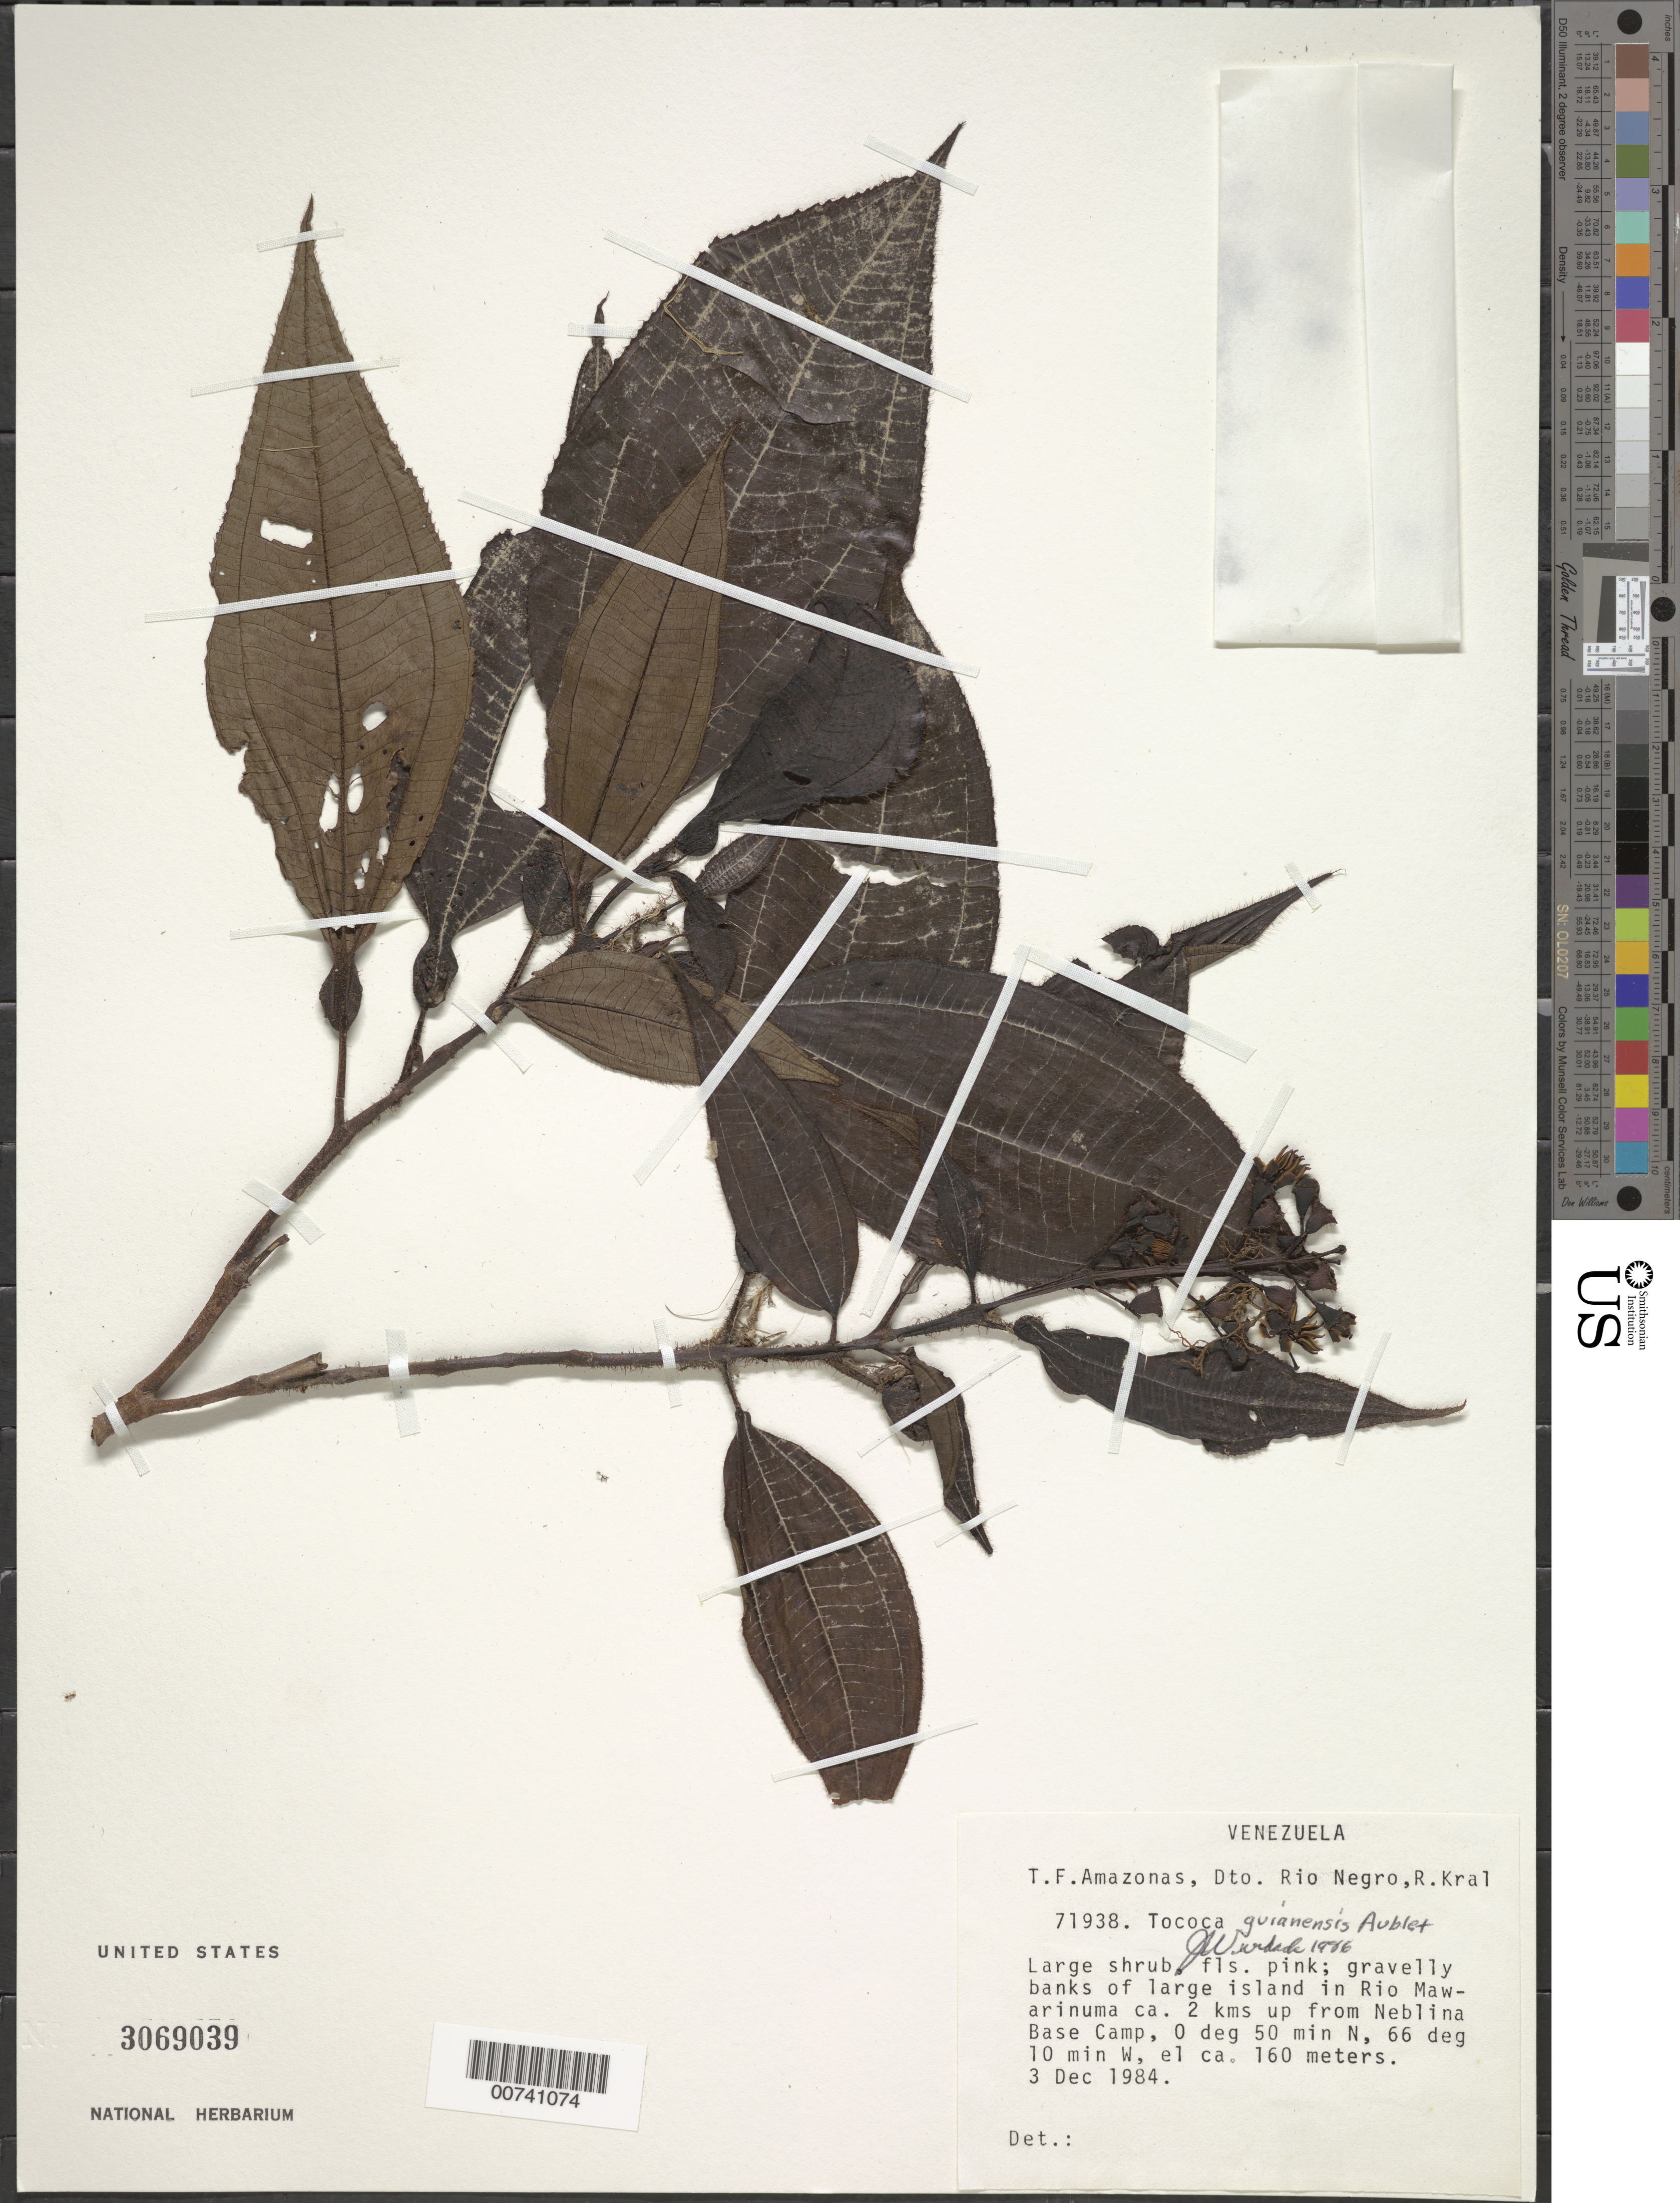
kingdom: Plantae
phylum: Tracheophyta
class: Magnoliopsida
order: Myrtales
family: Melastomataceae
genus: Tococa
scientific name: Tococa guianensis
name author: Aubl.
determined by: Wurdack, John J., (US), US (UNITED STATES)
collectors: R. Kral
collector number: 71938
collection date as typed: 3-Dec-84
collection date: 1984-12-03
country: Venezuela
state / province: Amazonas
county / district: Río Negro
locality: Río Mawarinuma, ca. 2 kms up from Neblina Base Camp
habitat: Gravelly banks of large island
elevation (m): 160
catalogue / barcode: US 3069039